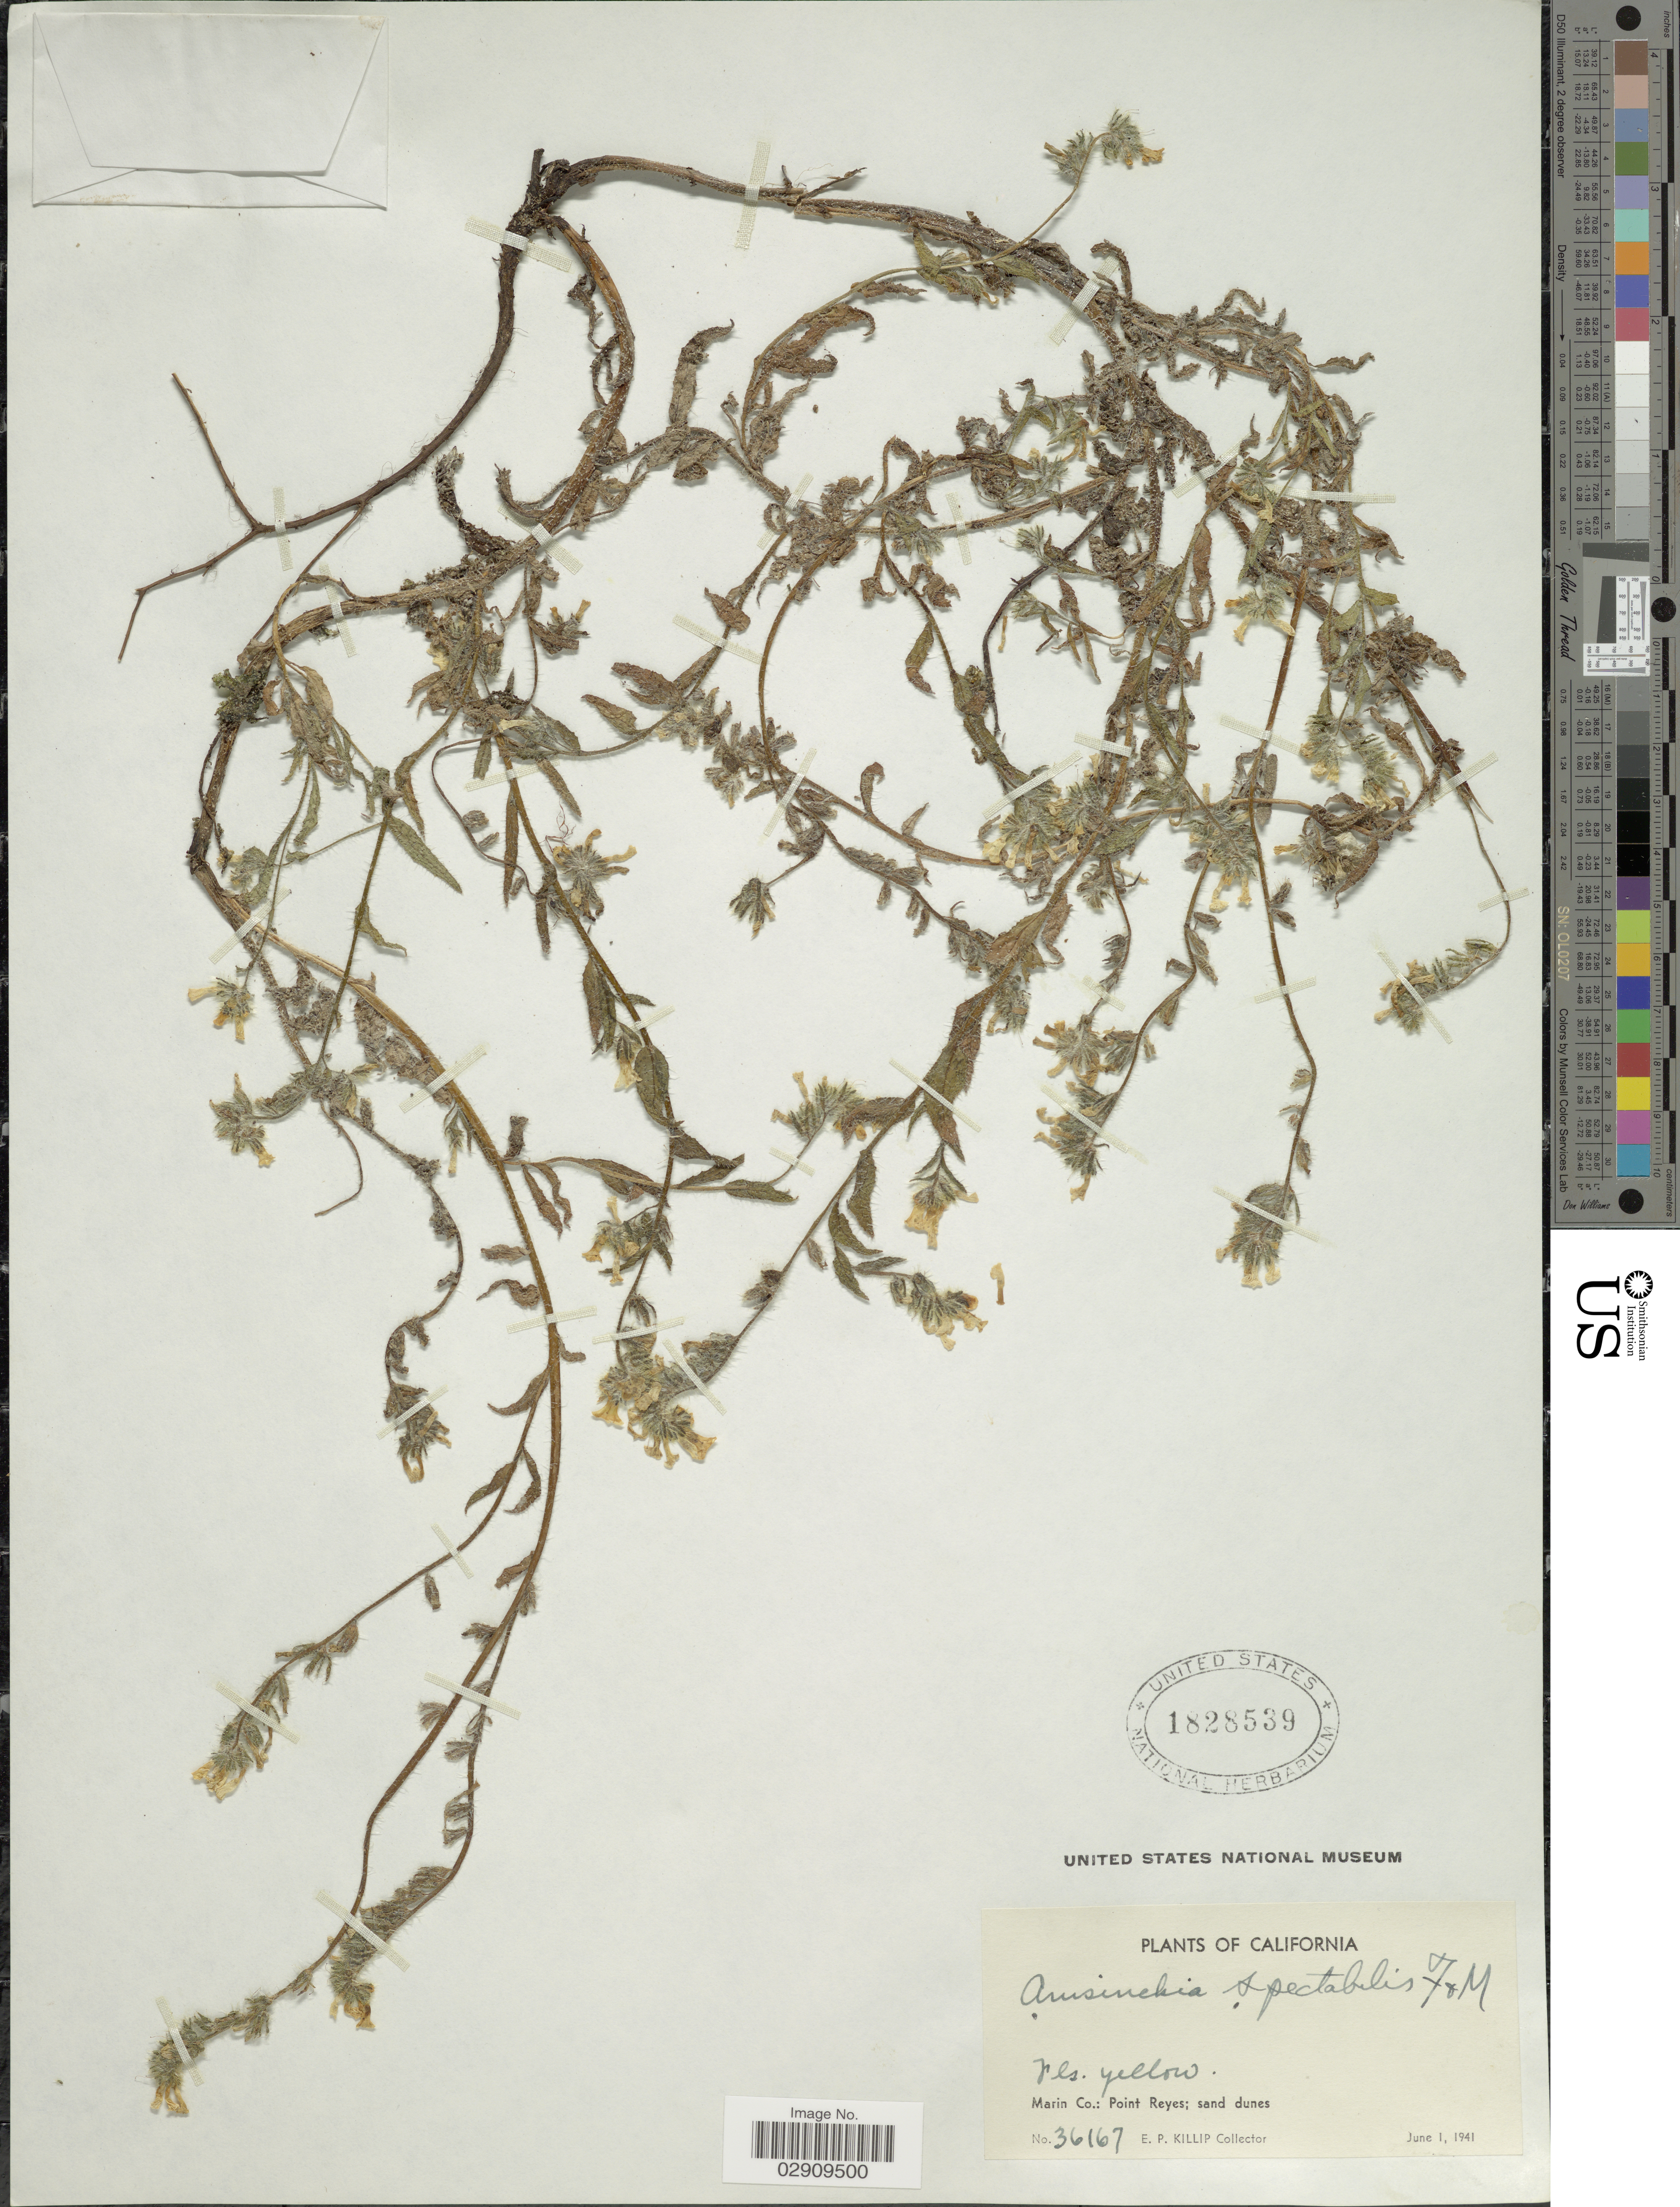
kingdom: Plantae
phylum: Tracheophyta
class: Magnoliopsida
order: Boraginales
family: Boraginaceae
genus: Amsinckia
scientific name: Amsinckia spectabilis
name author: Fisch. & C.A. Mey.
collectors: E. P. Killip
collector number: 36167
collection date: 1941-06-01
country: United States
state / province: California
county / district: Marin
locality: Marin Co.: Point Reyes; sand dunes.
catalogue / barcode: US 1828539